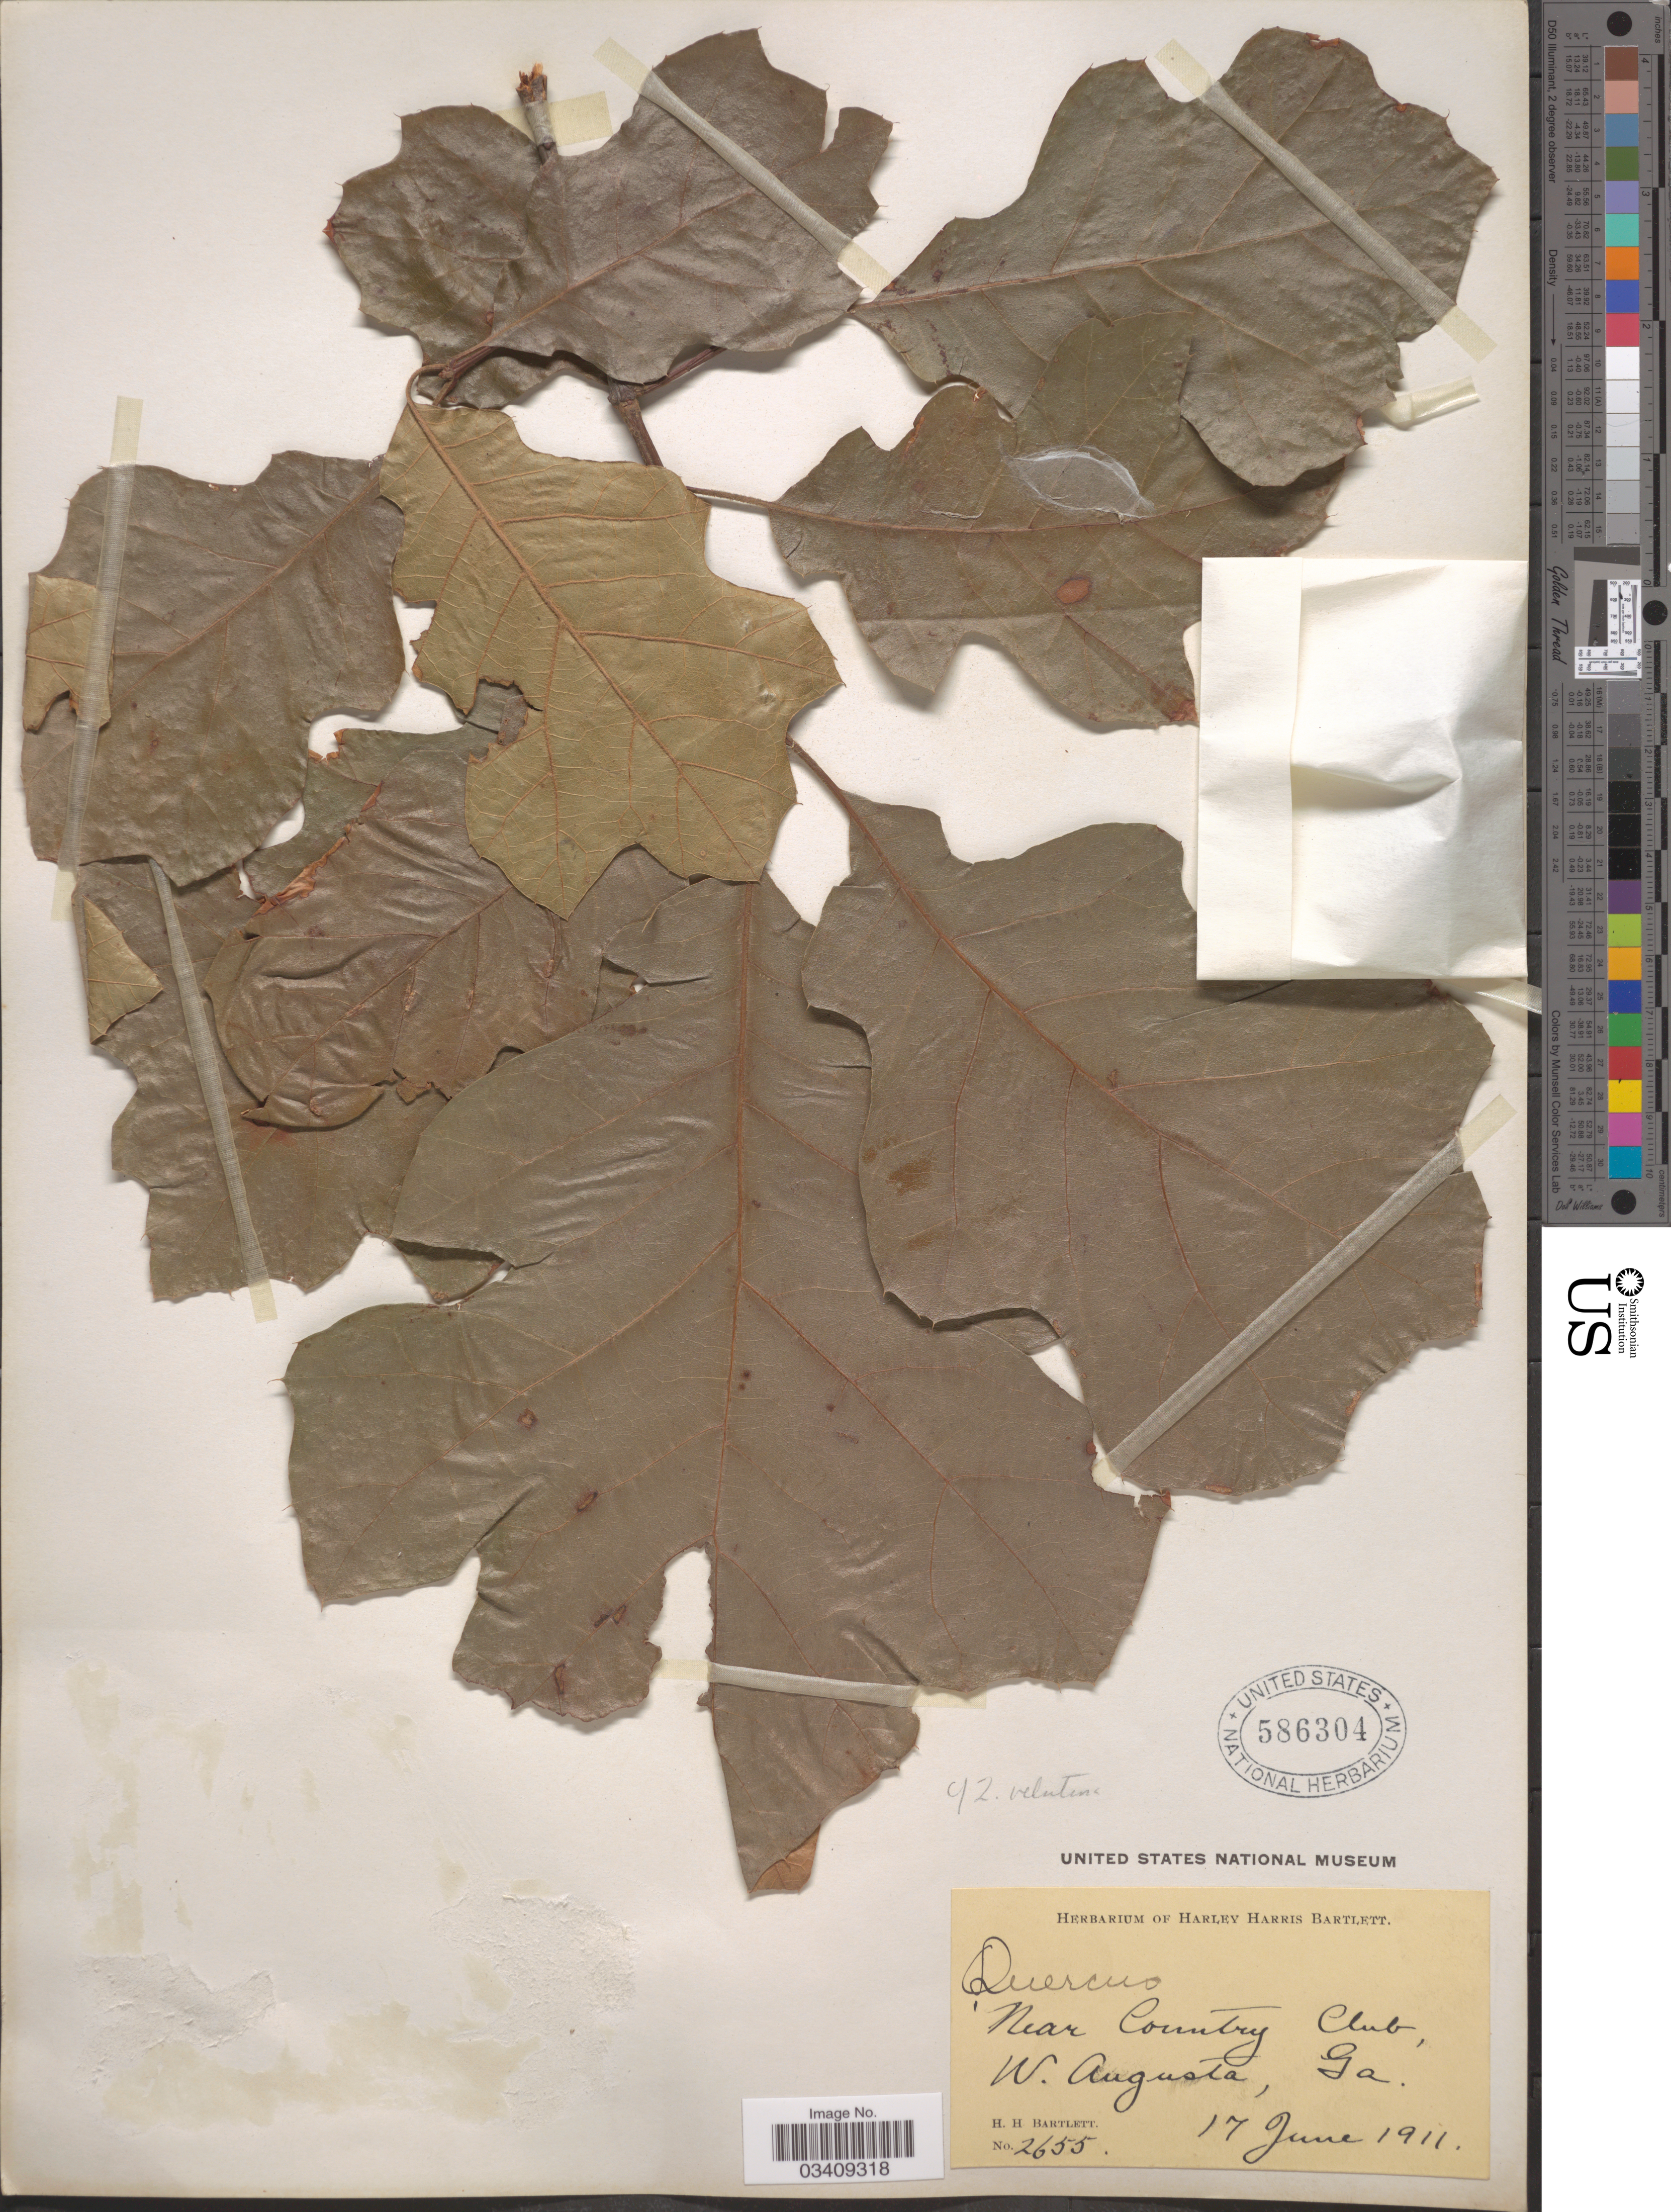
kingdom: Plantae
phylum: Tracheophyta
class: Magnoliopsida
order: Fagales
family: Fagaceae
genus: Quercus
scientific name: Quercus velutina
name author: Lam.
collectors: H. H. Bartlett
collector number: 2655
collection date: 1911-06-17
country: United States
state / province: Georgia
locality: Near Country Club, W. Augusta.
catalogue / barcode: US 586304